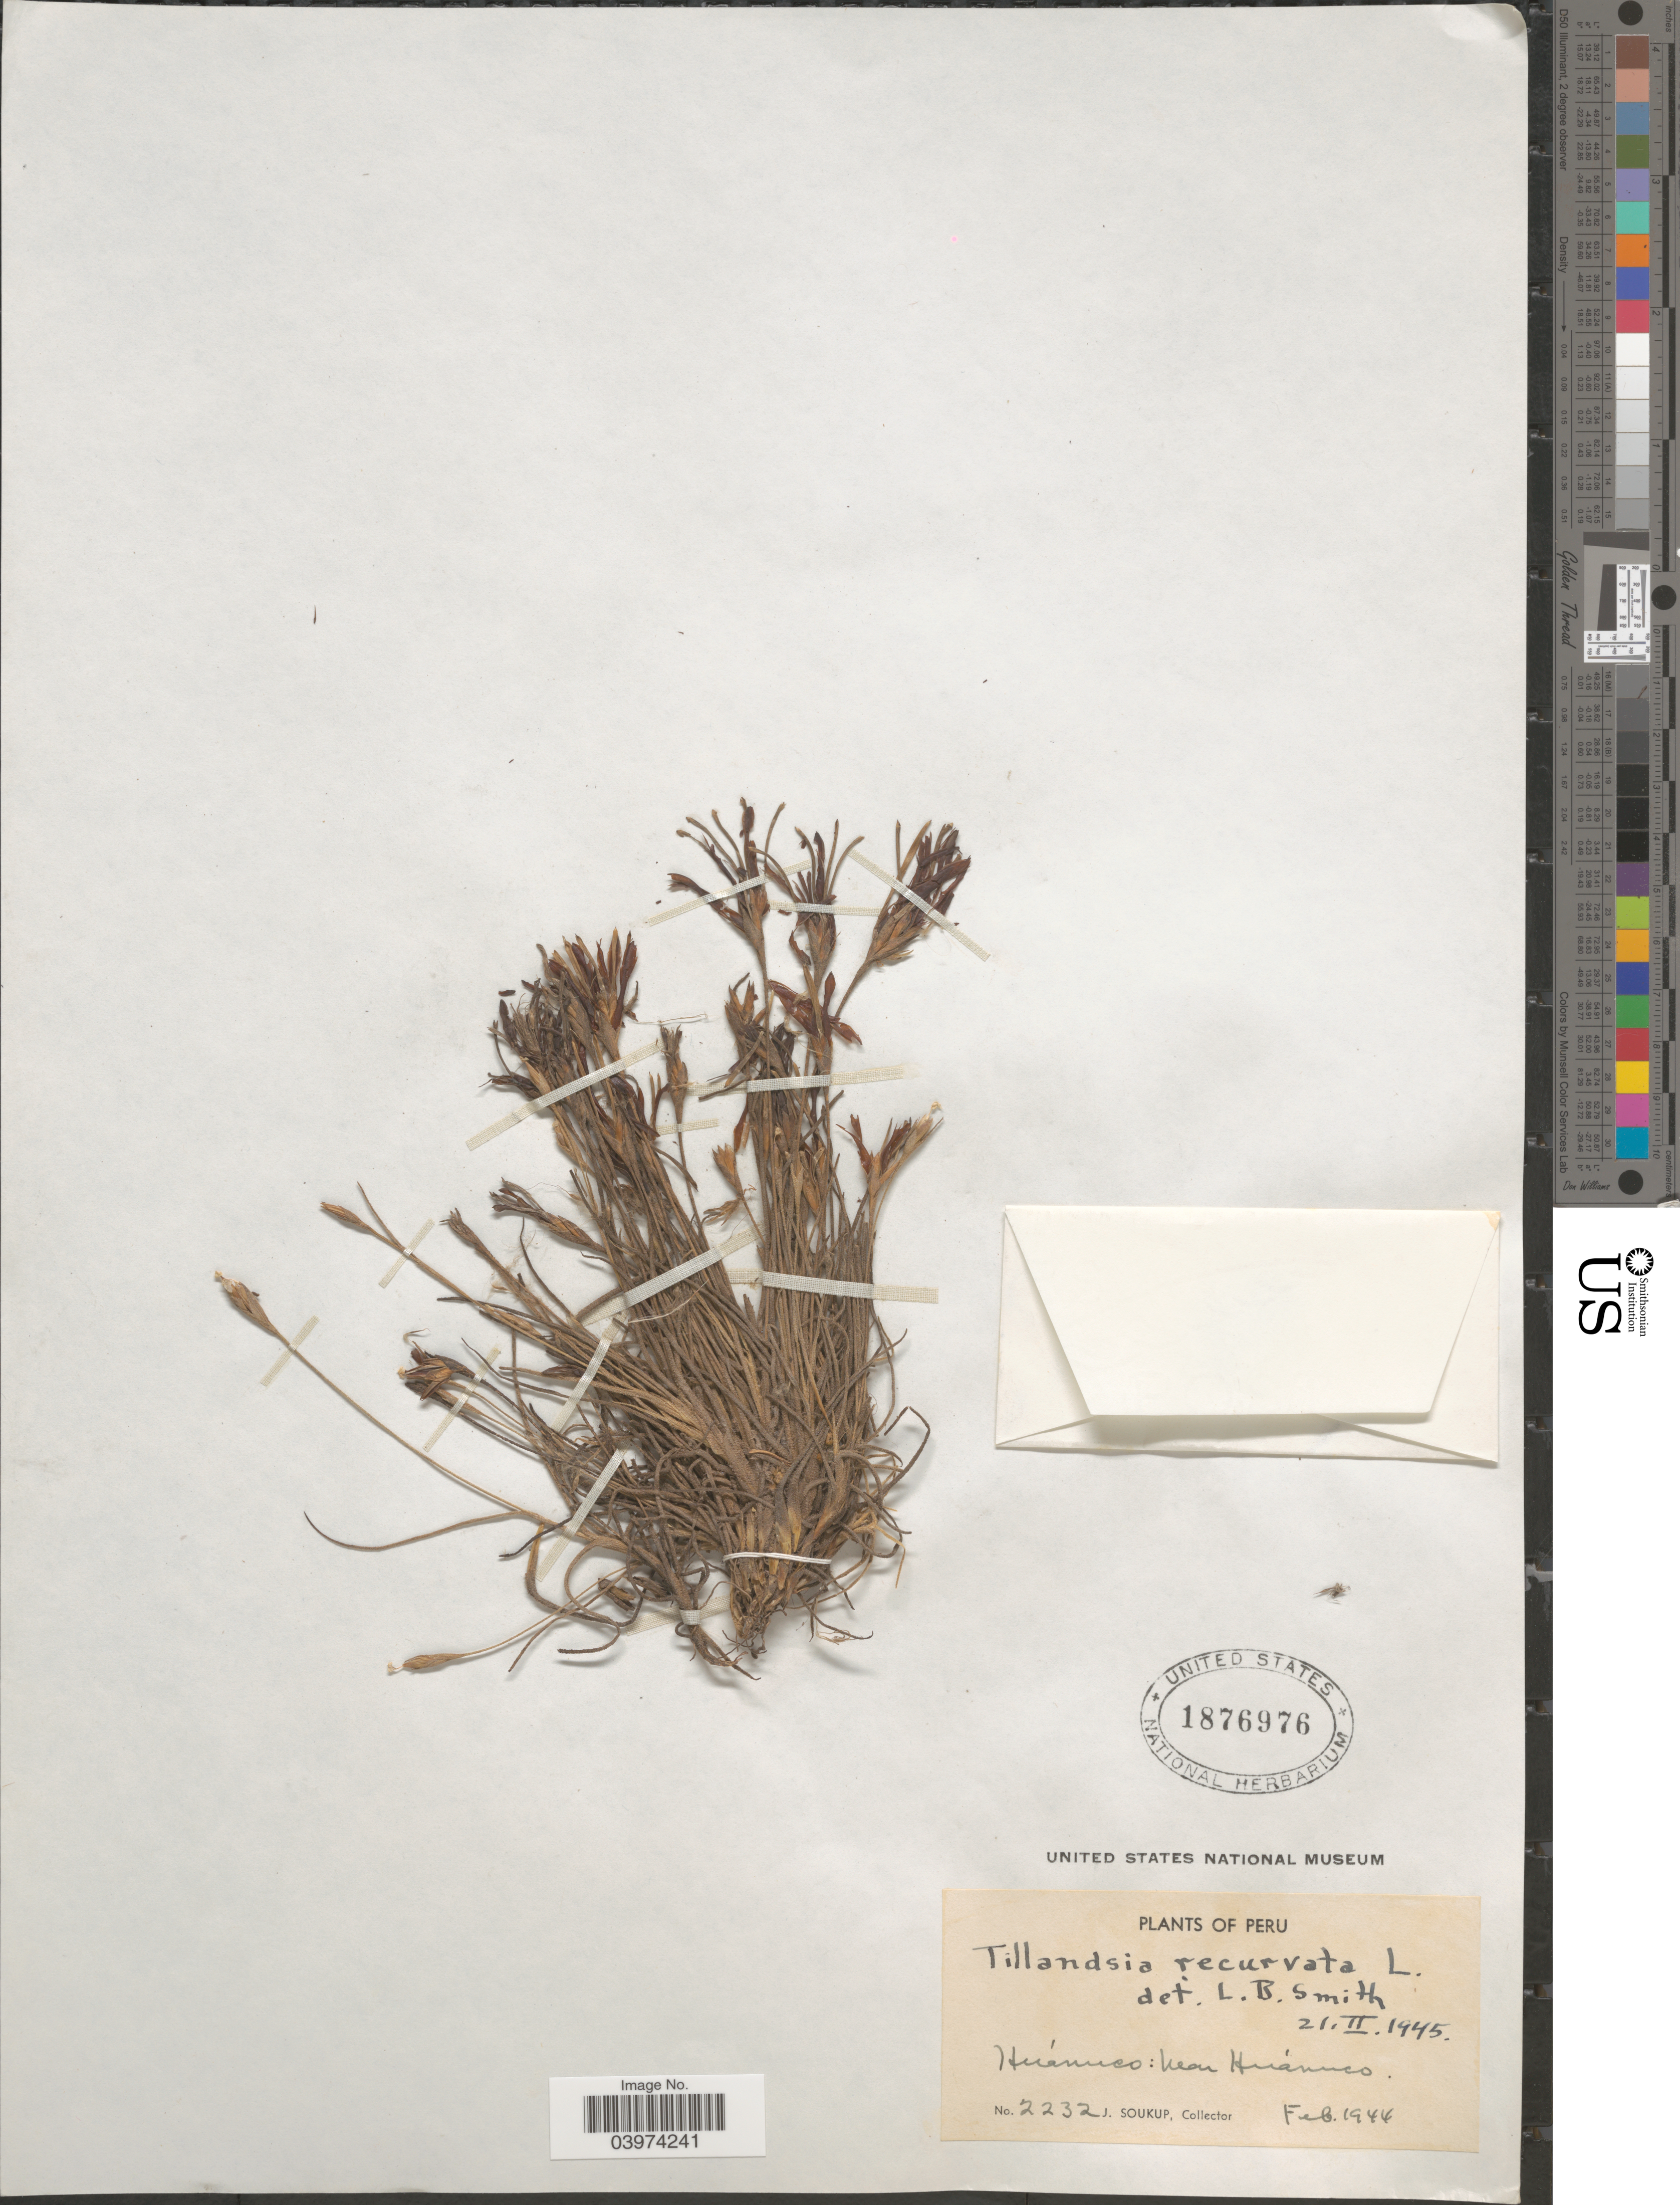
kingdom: Plantae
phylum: Tracheophyta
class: Liliopsida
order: Poales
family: Bromeliaceae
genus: Tillandsia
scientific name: Tillandsia recurvata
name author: L.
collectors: J. Soukup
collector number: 2232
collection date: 1944-02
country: Peru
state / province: Huánuco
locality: Near Huánuco.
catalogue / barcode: US 1876976